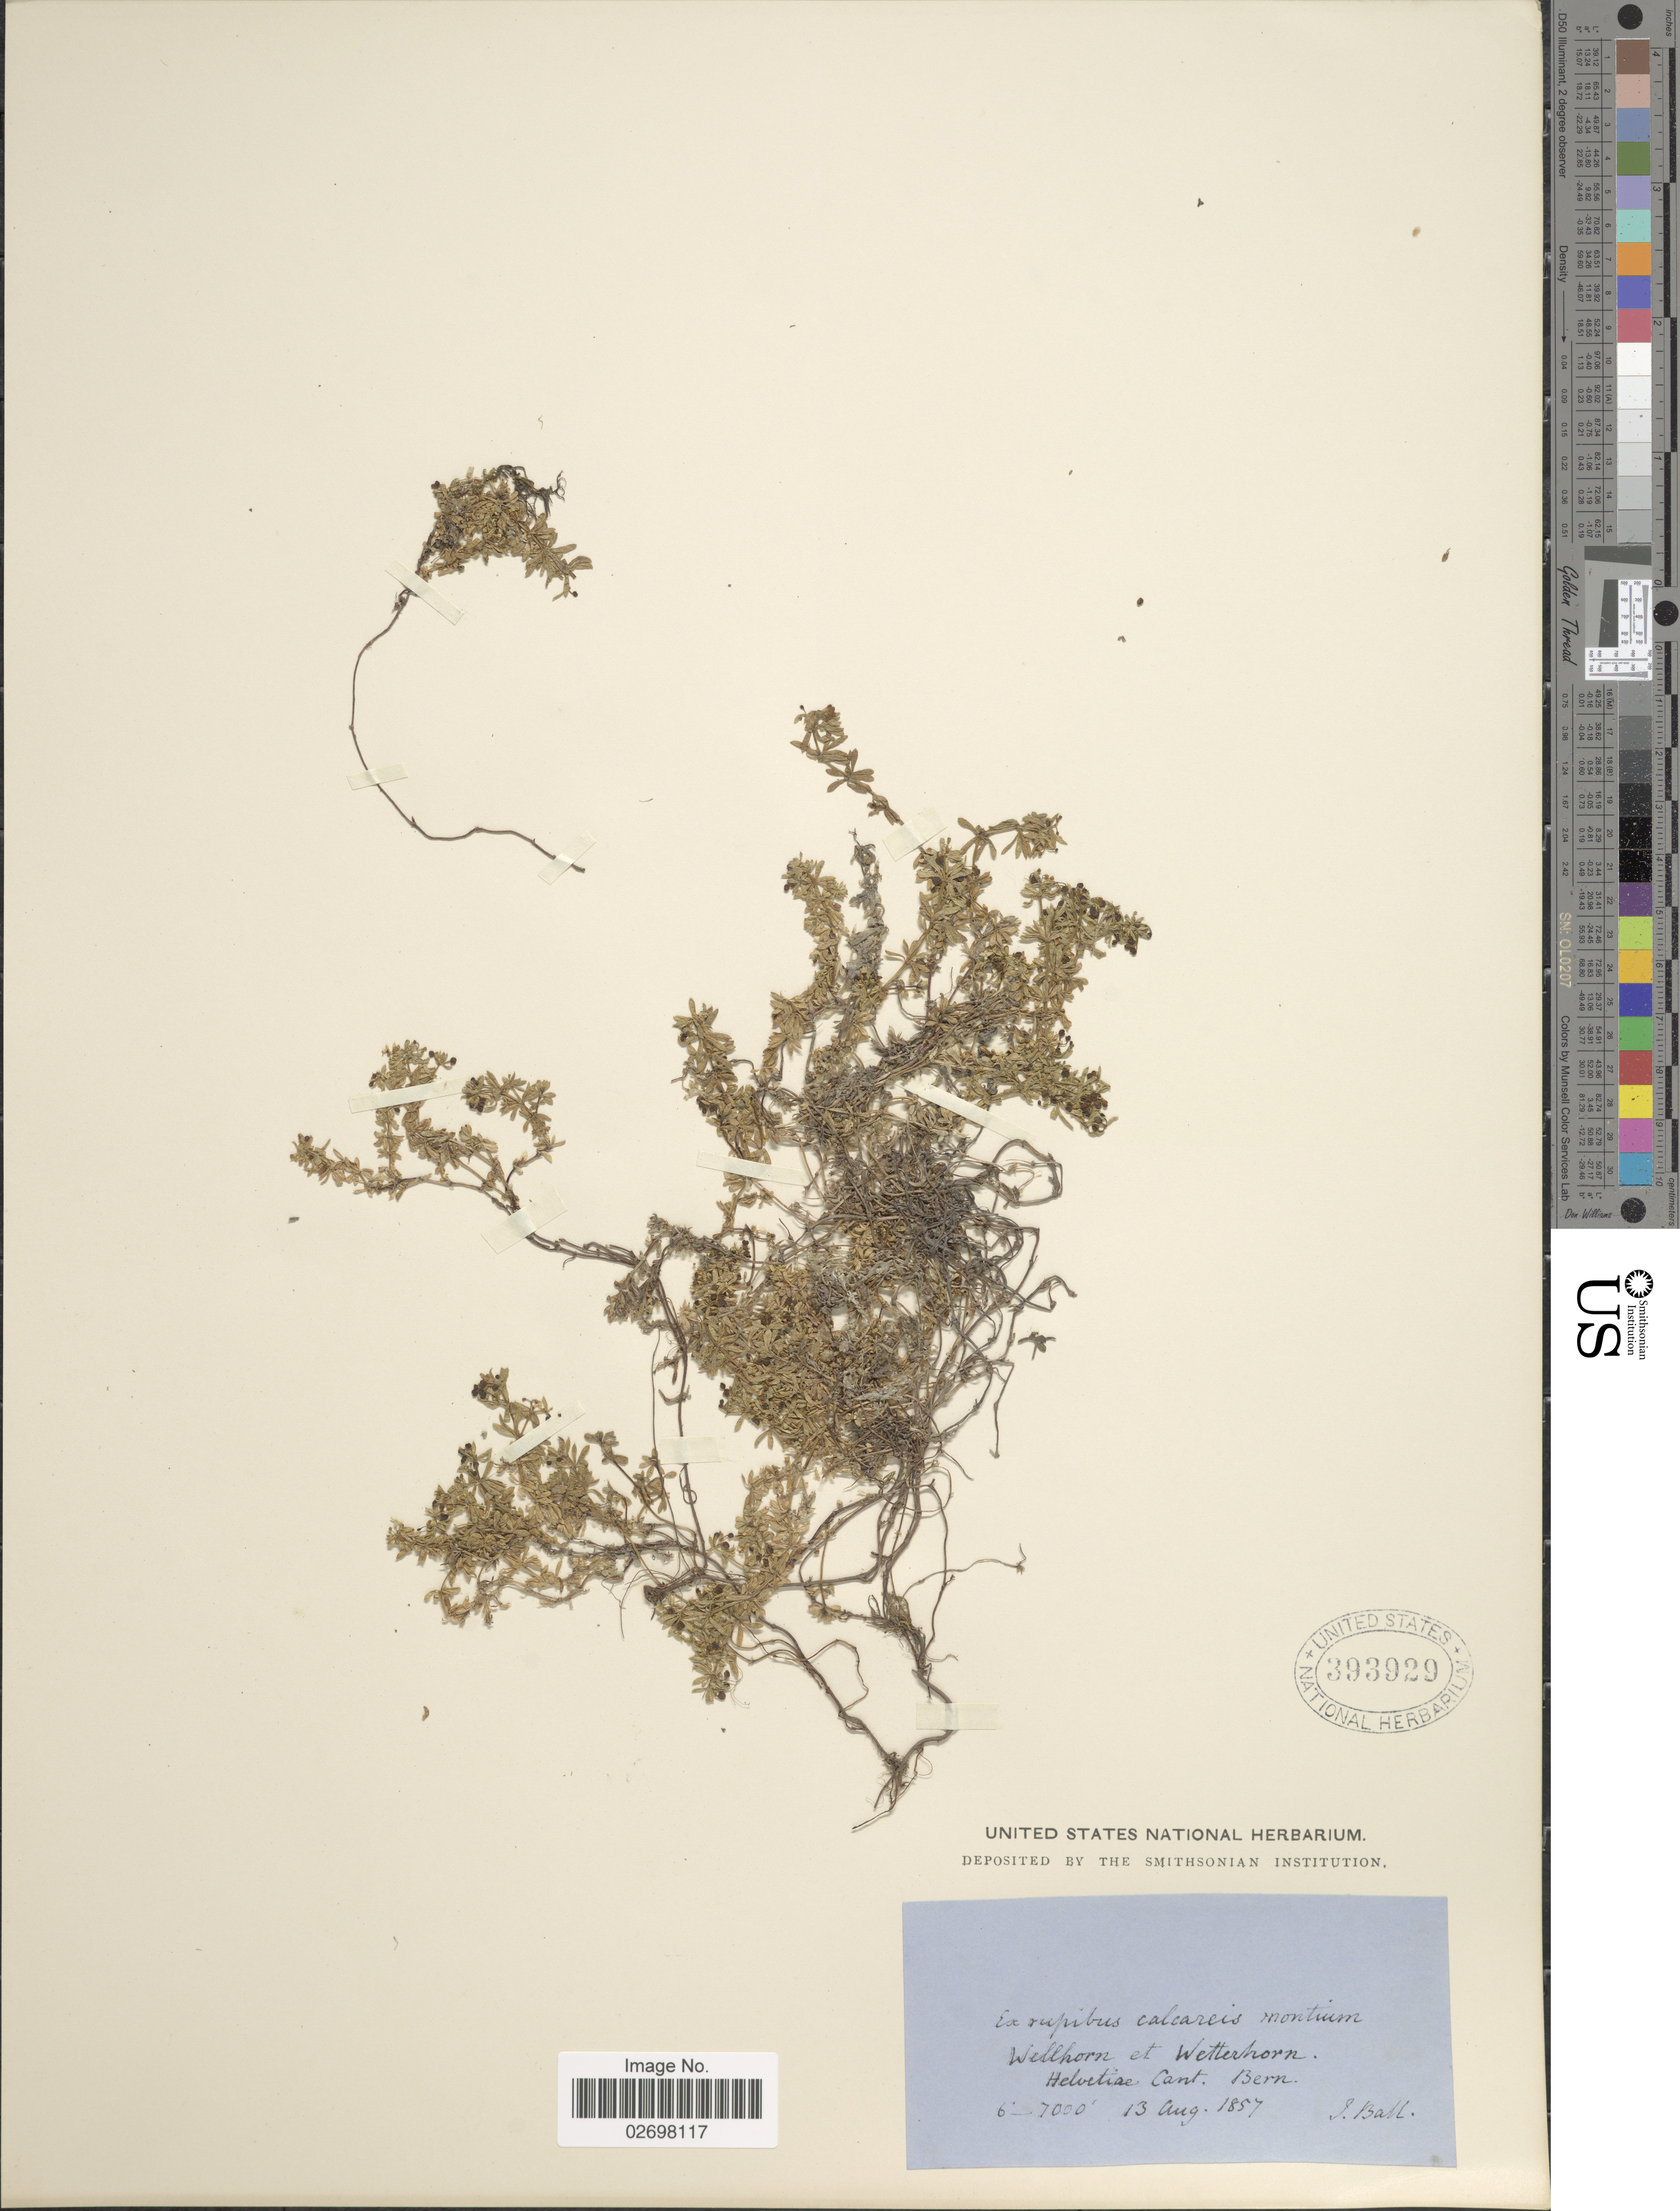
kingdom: Plantae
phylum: Tracheophyta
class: Magnoliopsida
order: Gentianales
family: Rubiaceae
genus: Galium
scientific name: Galium sp.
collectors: J. Ball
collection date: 1857-08-13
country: Switzerland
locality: Rupibus calcareis montium Wellhorn et Wetterhorn. Helvetiae Cant Bern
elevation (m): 1829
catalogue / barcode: US 393929